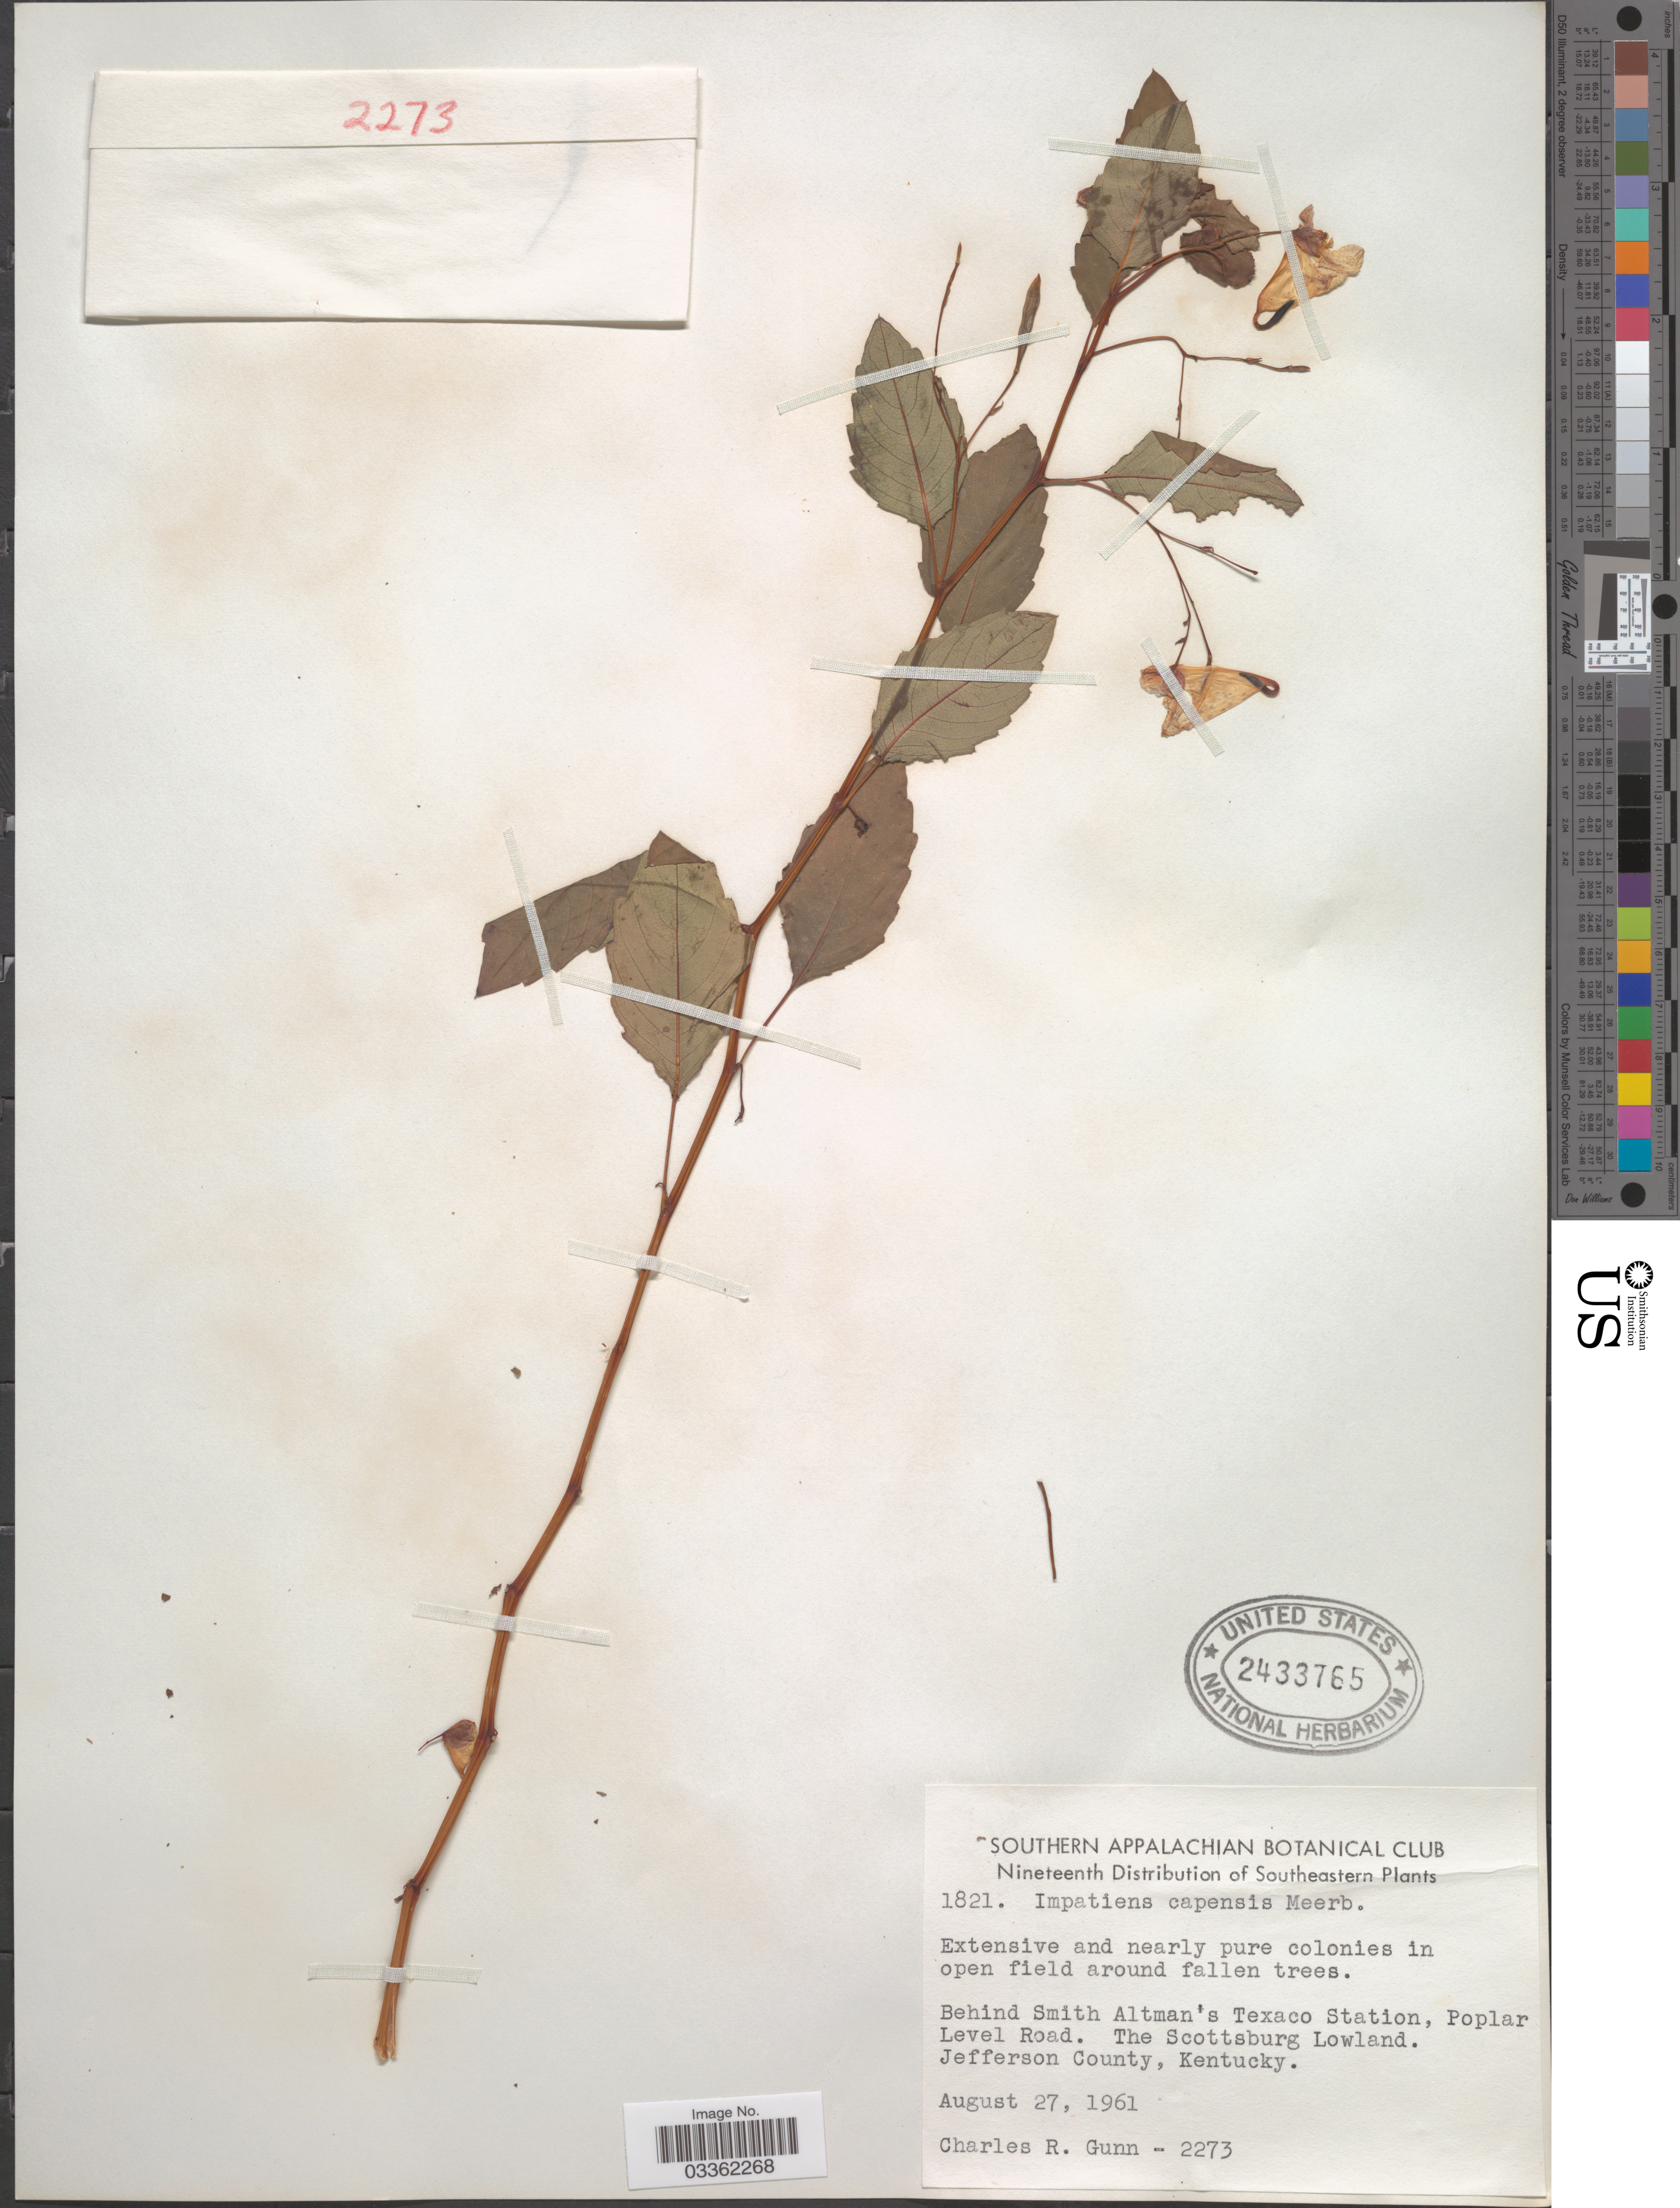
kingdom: Plantae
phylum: Tracheophyta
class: Magnoliopsida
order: Ericales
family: Balsaminaceae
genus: Impatiens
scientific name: Impatiens capensis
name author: Meerb.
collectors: C. R. Gunn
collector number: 2273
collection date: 1961-08-27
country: United States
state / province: Kentucky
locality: Behind Smith Altman's Texaco Station, Poplar Level Road. The Scottsburg Lowland. Jefferson County.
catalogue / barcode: US 2433765